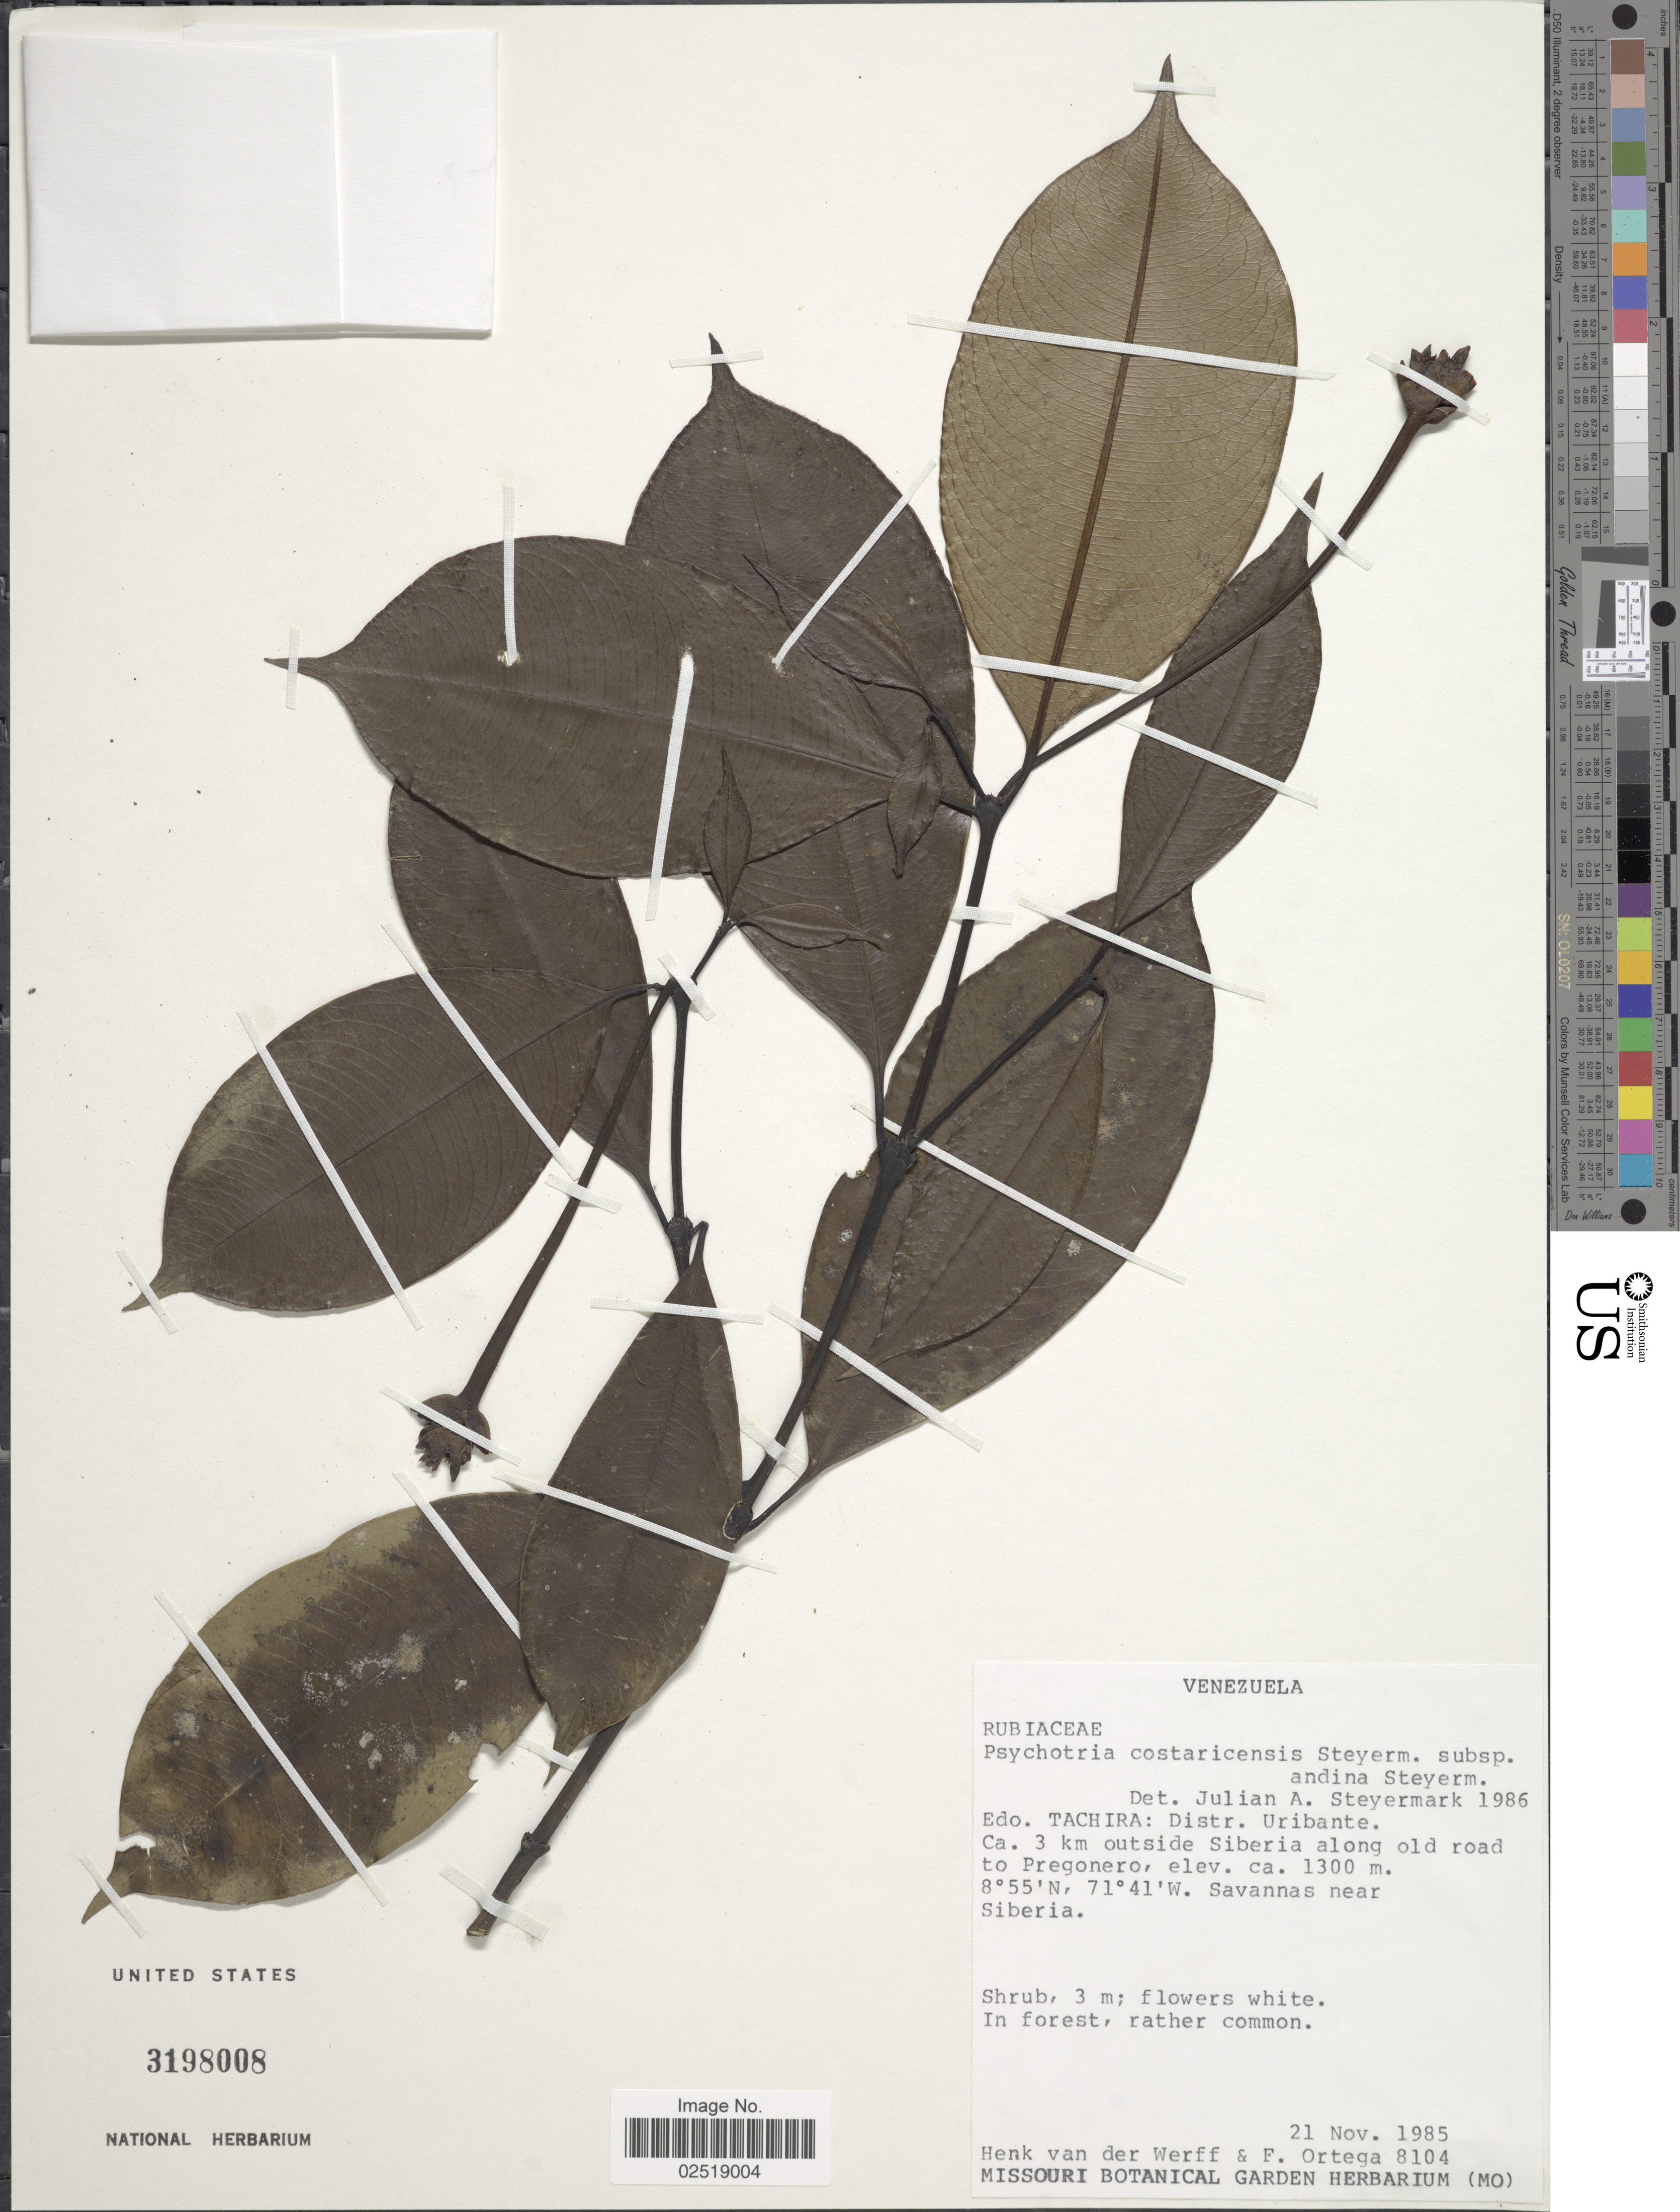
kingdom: Plantae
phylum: Tracheophyta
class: Magnoliopsida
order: Gentianales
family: Rubiaceae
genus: Psychotria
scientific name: Psychotria costaricensis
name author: Pol.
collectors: H. van der Werff & F. J. Ortega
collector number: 8104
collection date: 1985-11-21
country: Venezuela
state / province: Tachira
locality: Edo. Tachira: Distr. Uribante. Ca. 3 km outside Siberia along old road to Pregonera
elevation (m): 1300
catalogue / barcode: US 3198008